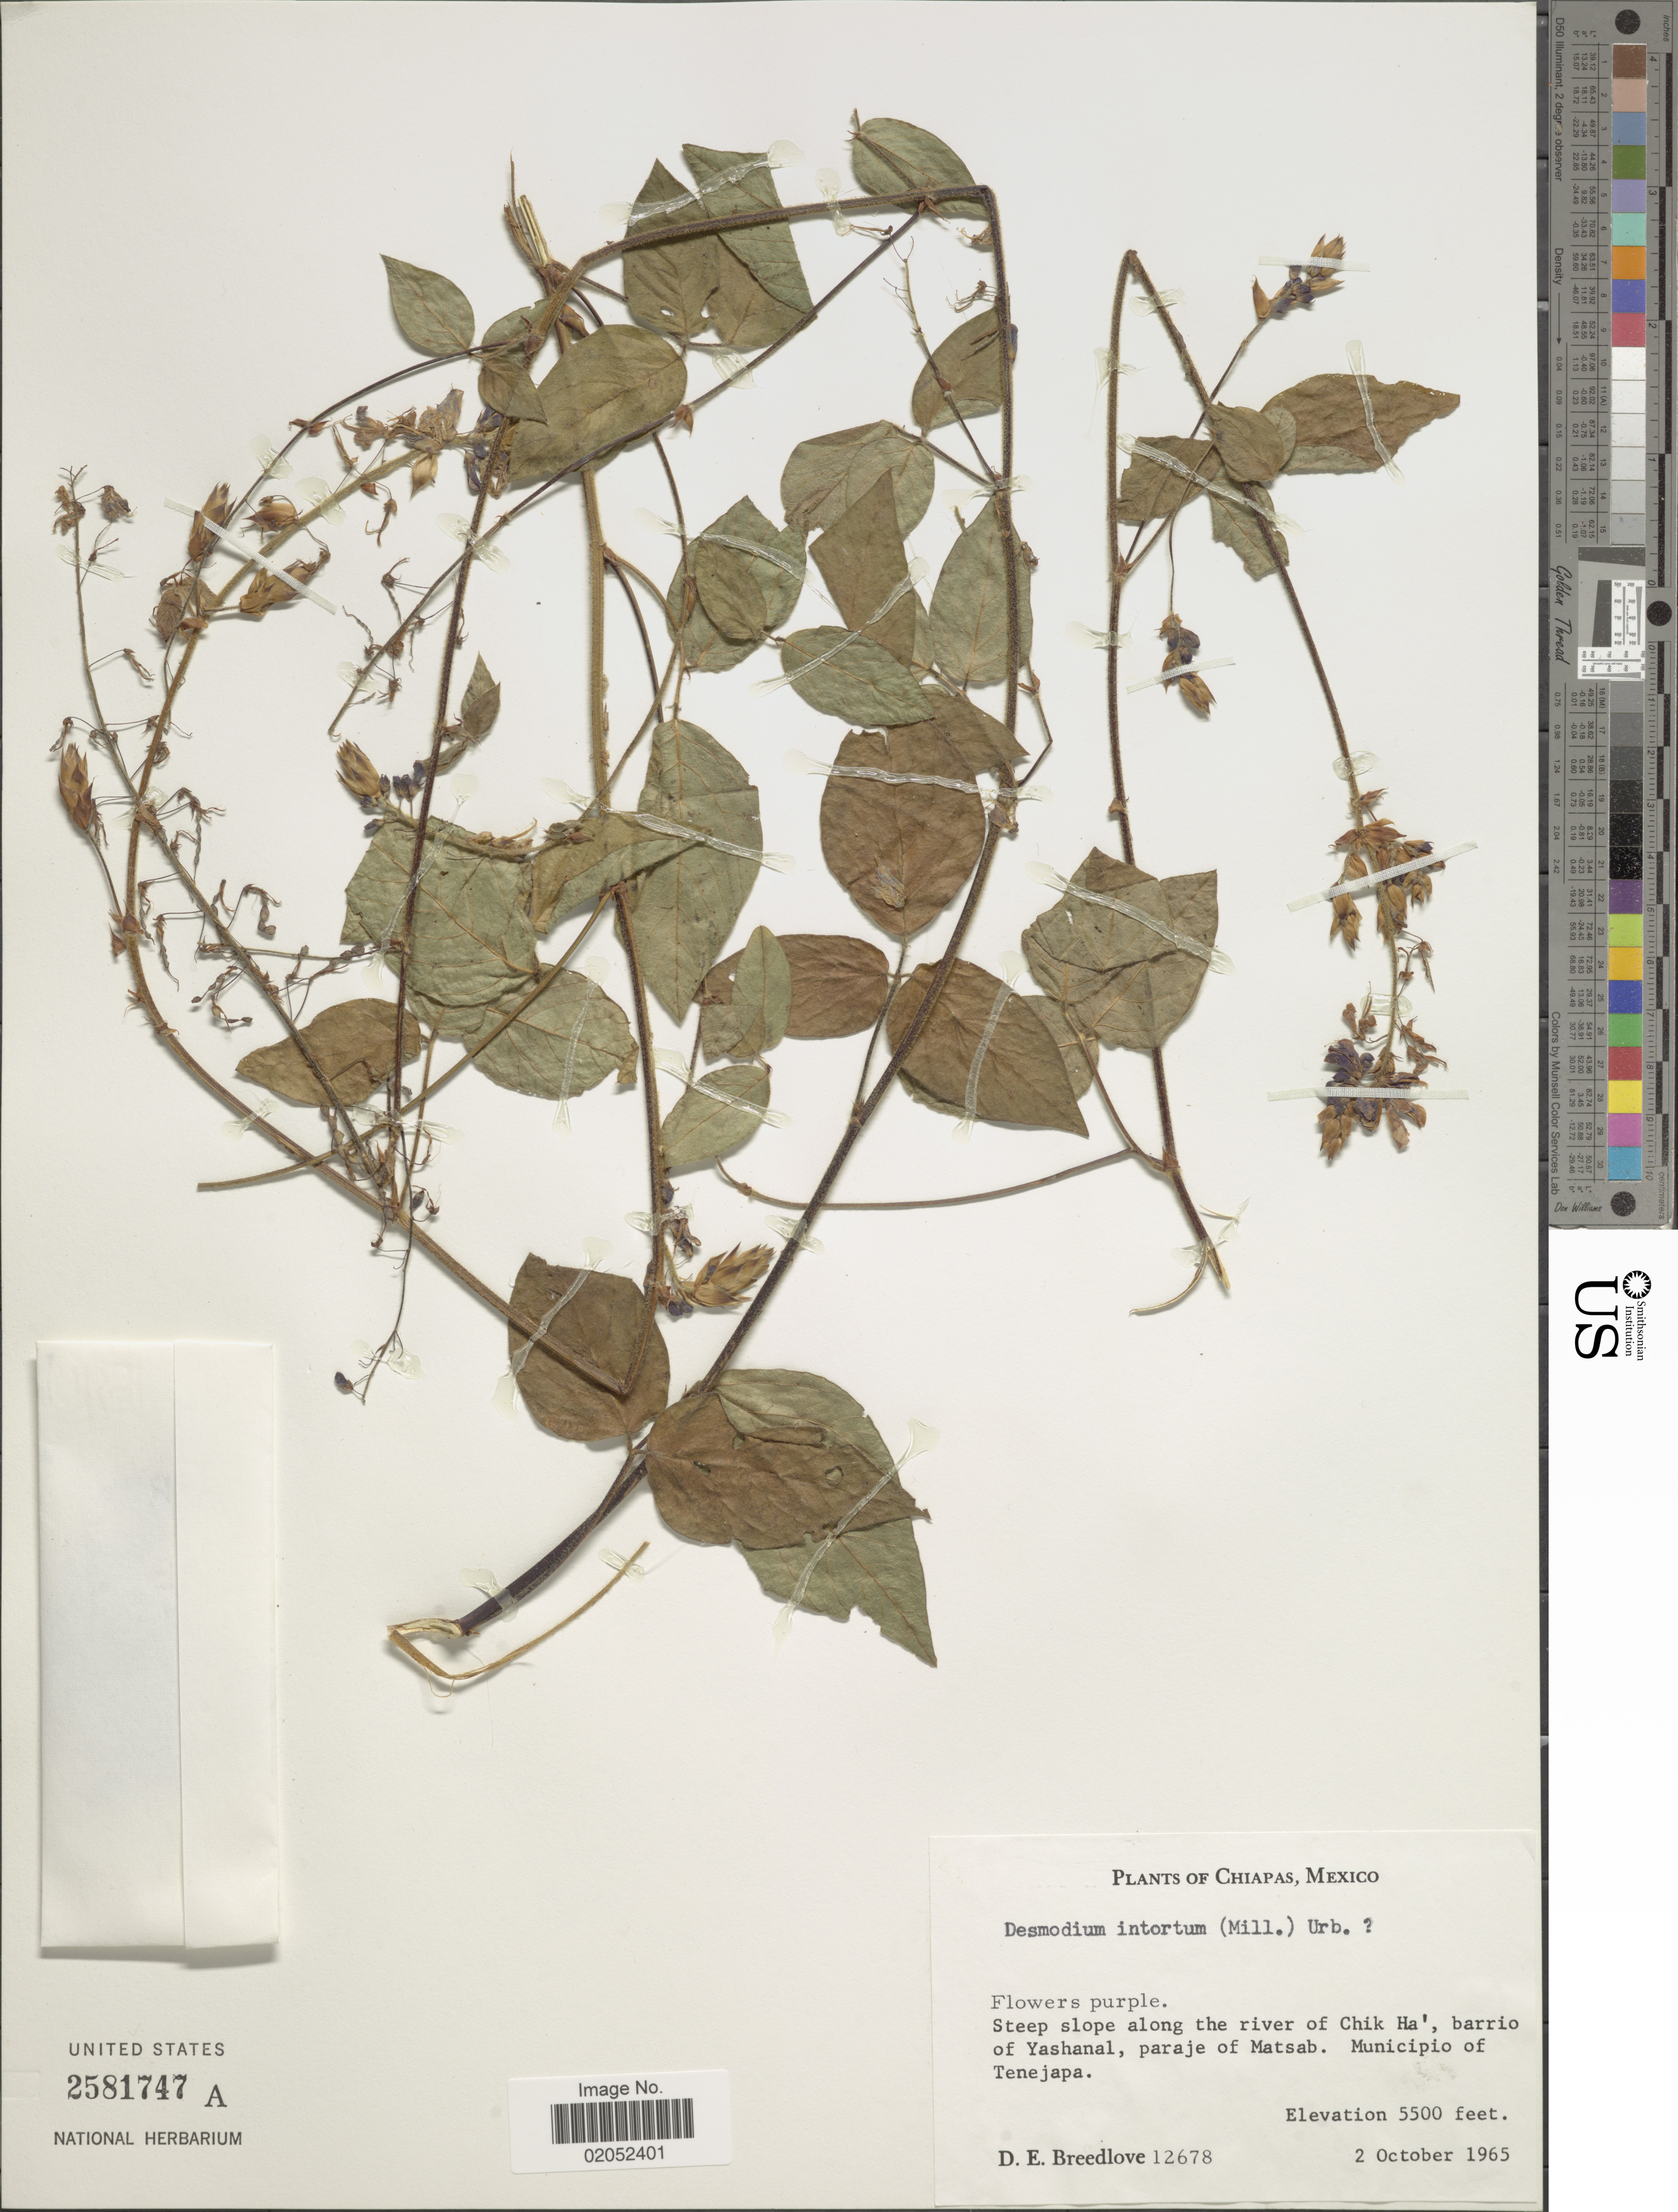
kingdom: Plantae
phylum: Tracheophyta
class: Magnoliopsida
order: Fabales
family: Fabaceae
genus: Desmodium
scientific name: Desmodium intortum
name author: (Mill.) Urb.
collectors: D. E. Breedlove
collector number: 12678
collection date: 1965-10-02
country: Mexico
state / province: Chiapas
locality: Chiapas, Mexico. Steep slope along the river of Chik Ha', barrio of Yashanal, paraje of Matsab. Municpio of Tenejapa.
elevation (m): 1676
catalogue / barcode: US 2581747A